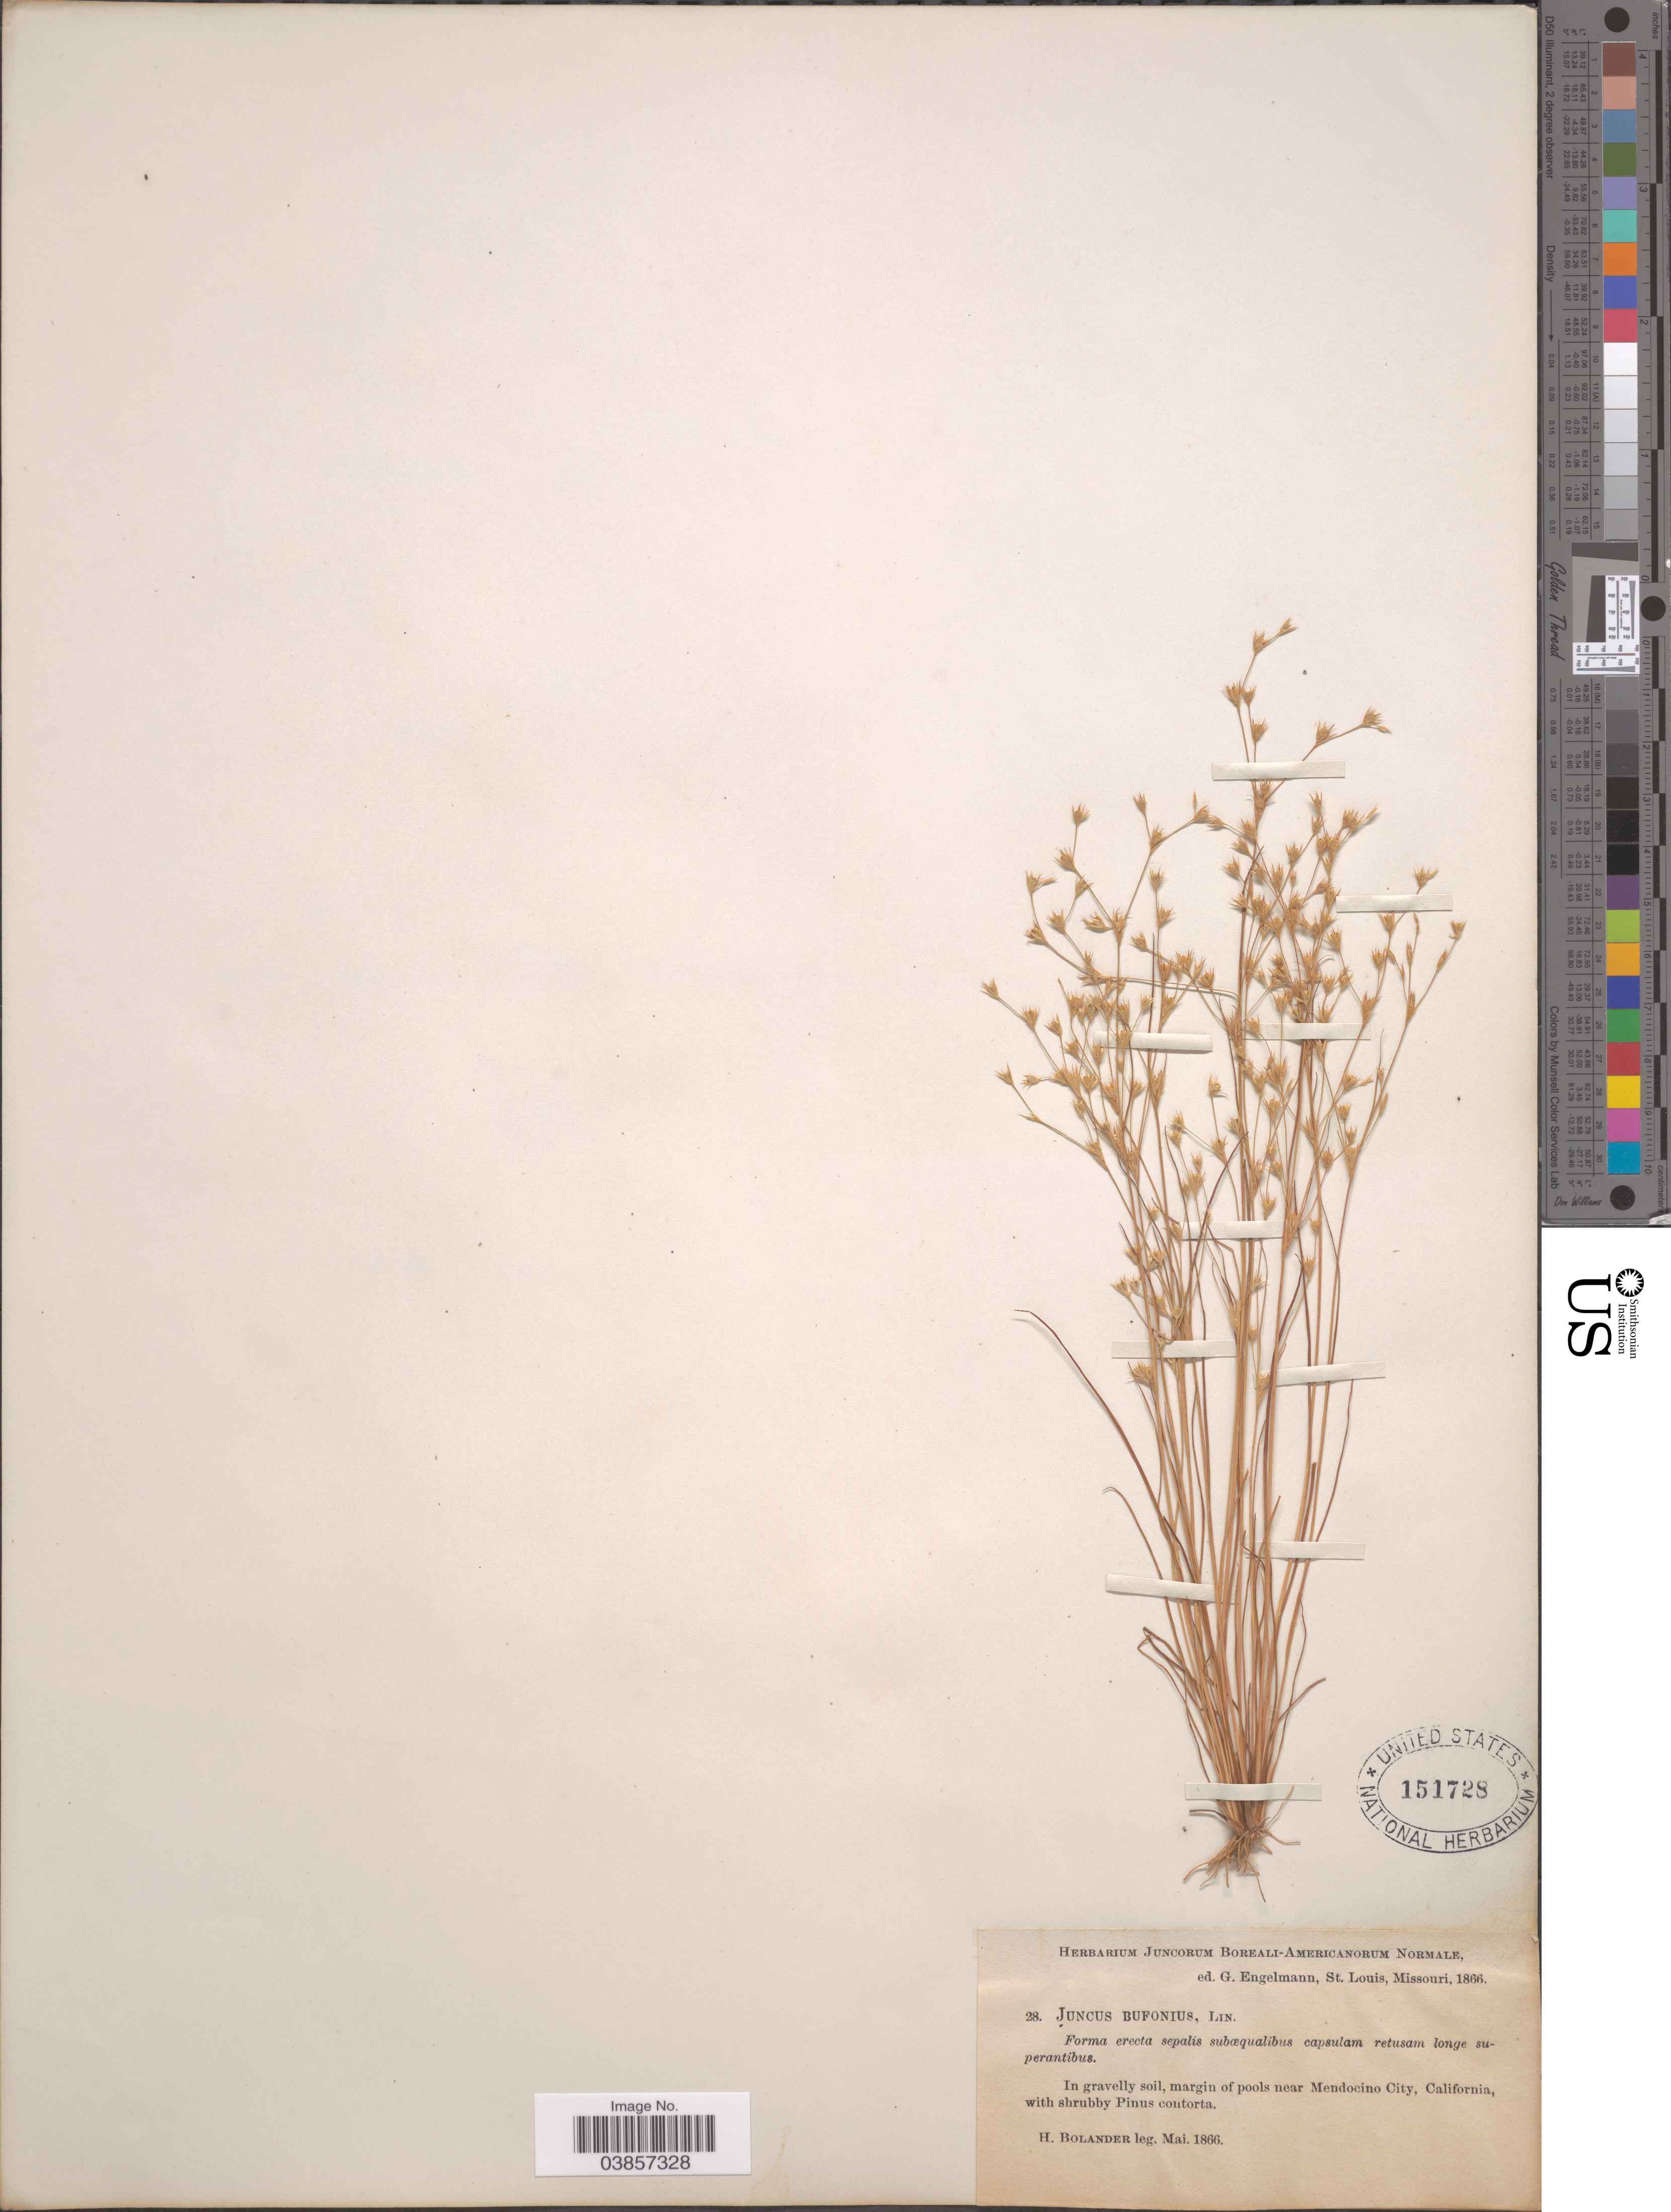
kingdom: Plantae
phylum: Tracheophyta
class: Liliopsida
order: Poales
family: Juncaceae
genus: Juncus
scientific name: Juncus sphaerocarpus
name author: Nees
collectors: H. Bolander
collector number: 28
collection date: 1866-05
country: United States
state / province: California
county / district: Mendocino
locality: In gravelly soil, margin of pools near Mendocino City.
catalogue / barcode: US 151728